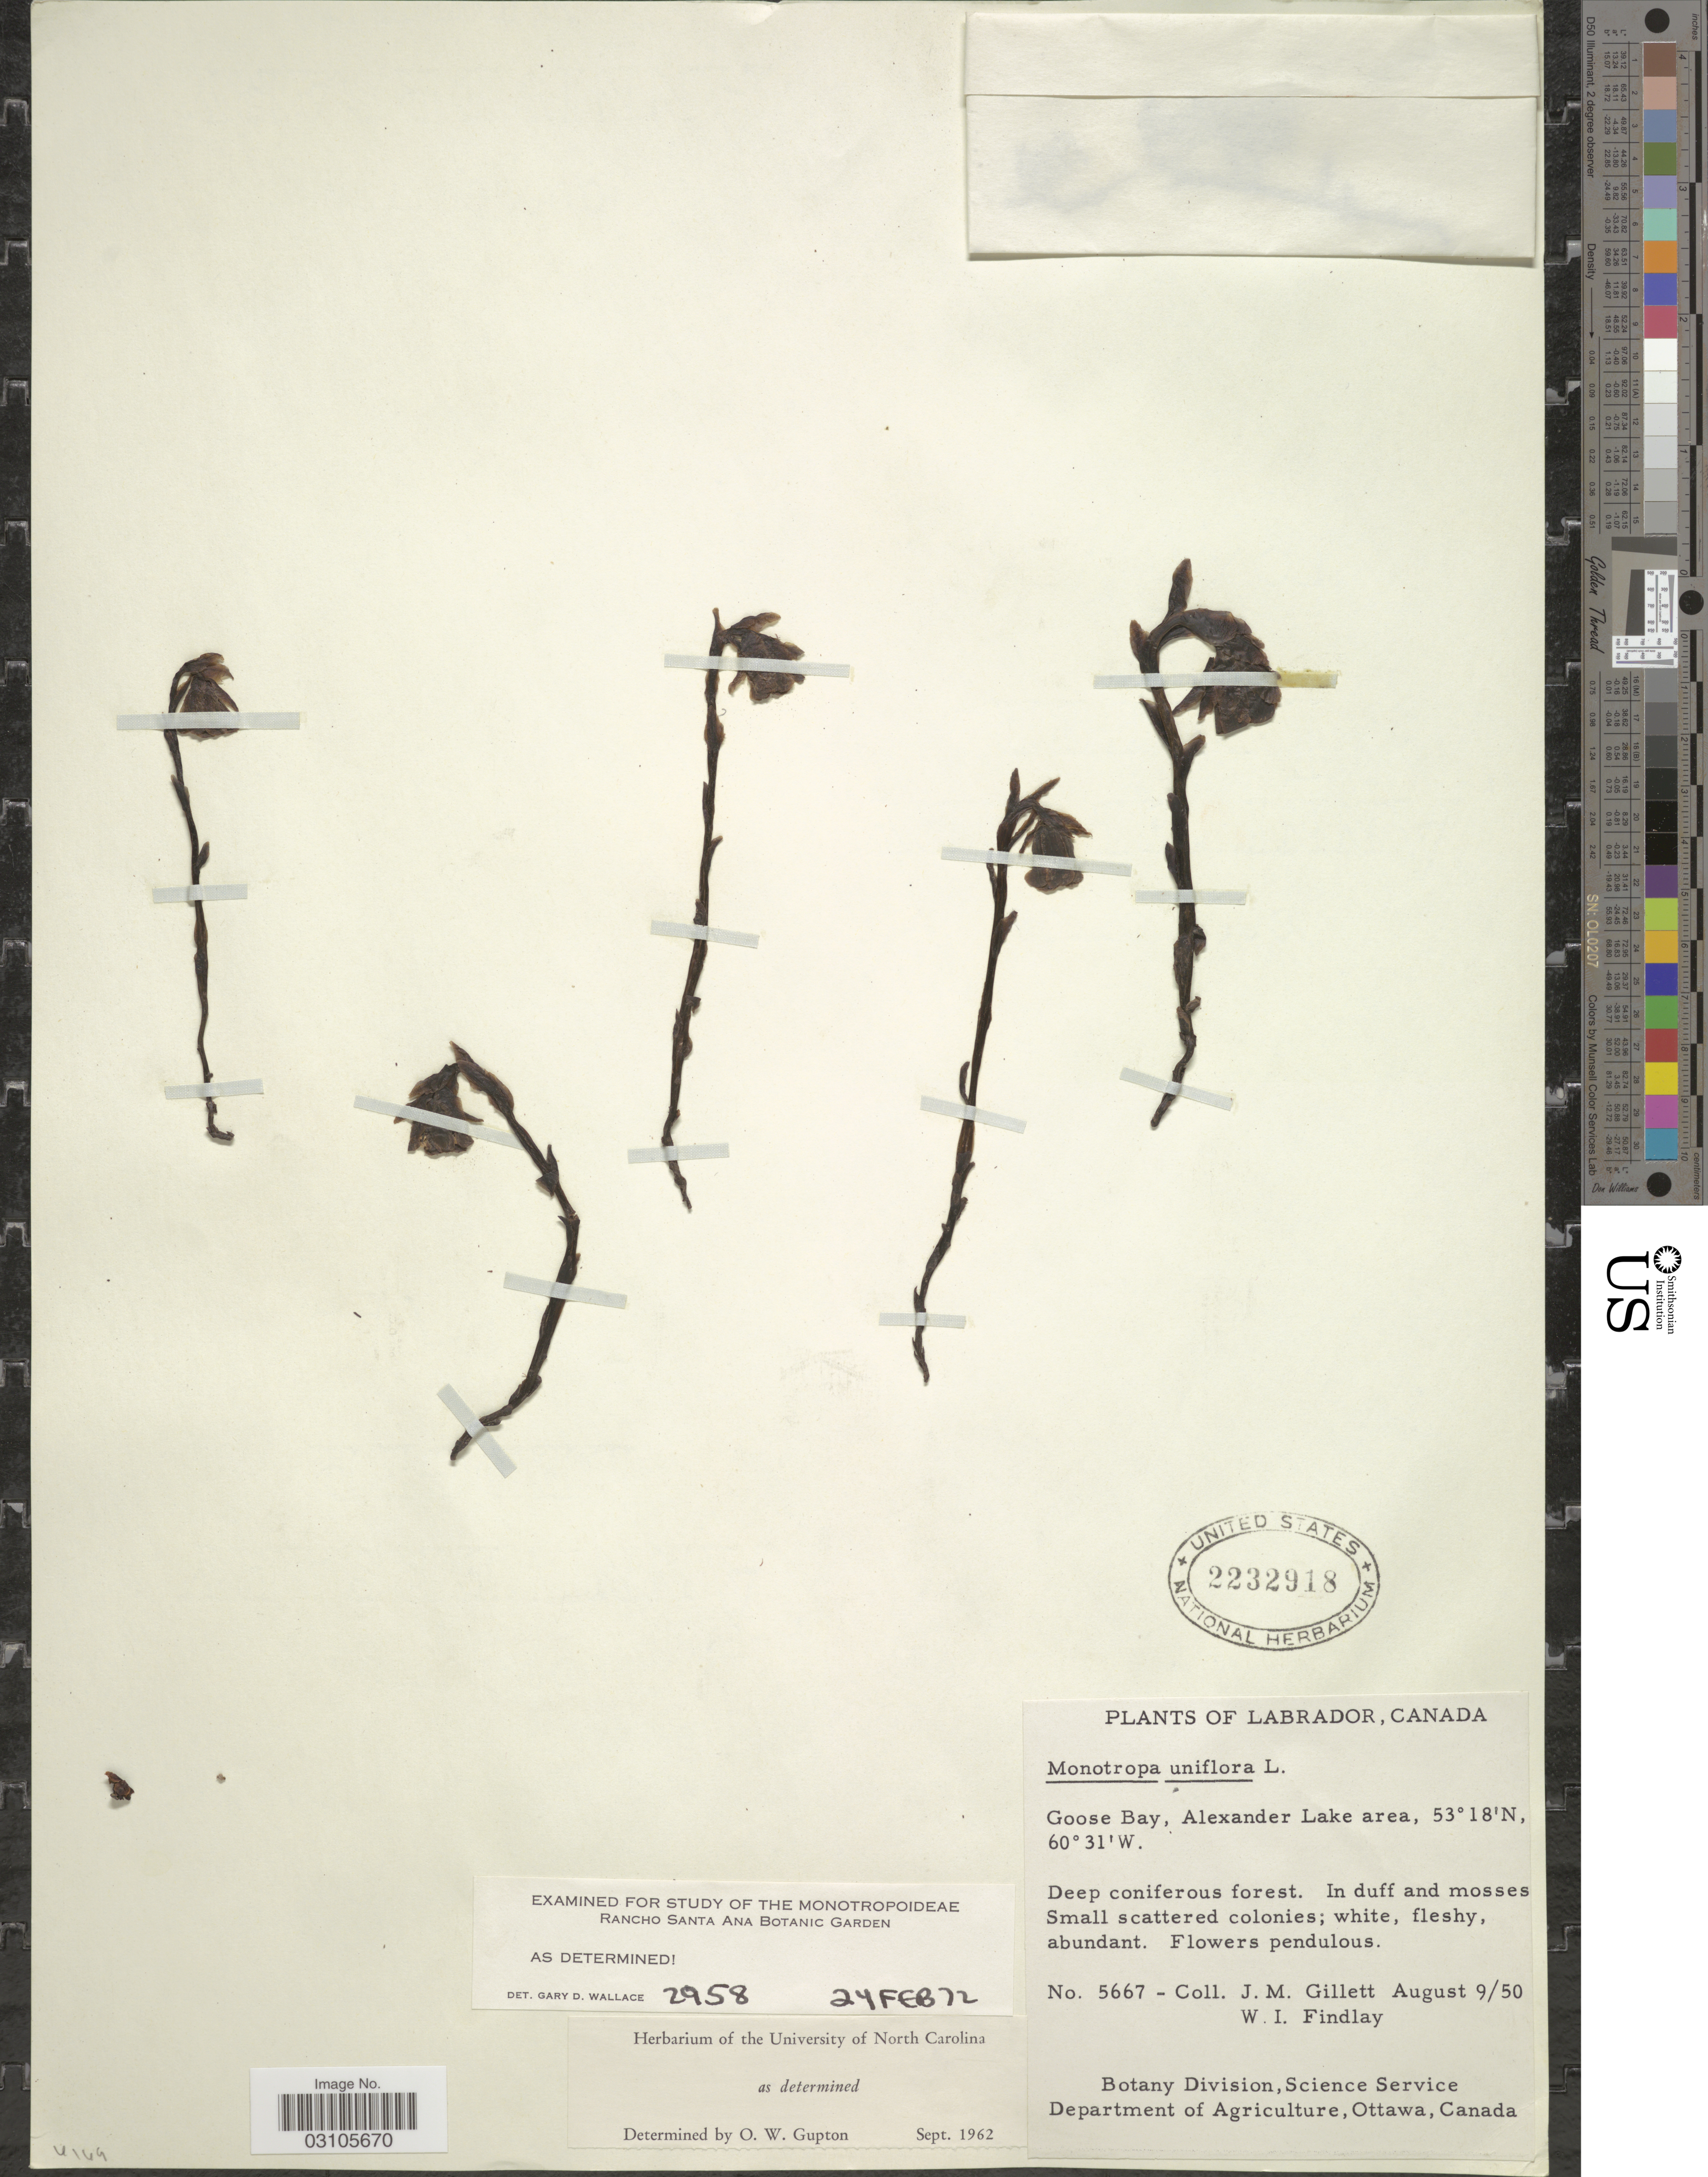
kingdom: Plantae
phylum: Tracheophyta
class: Magnoliopsida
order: Ericales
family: Ericaceae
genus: Monotropa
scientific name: Monotropa uniflora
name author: L.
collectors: J. M. Gillett & W. Findlay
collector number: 5667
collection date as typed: Transcribed d/m/y: 9/8/50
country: Canada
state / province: Newfoundland and Labrador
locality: Labrador. Goose Bay, Alexander Lake area.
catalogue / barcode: US 2232918